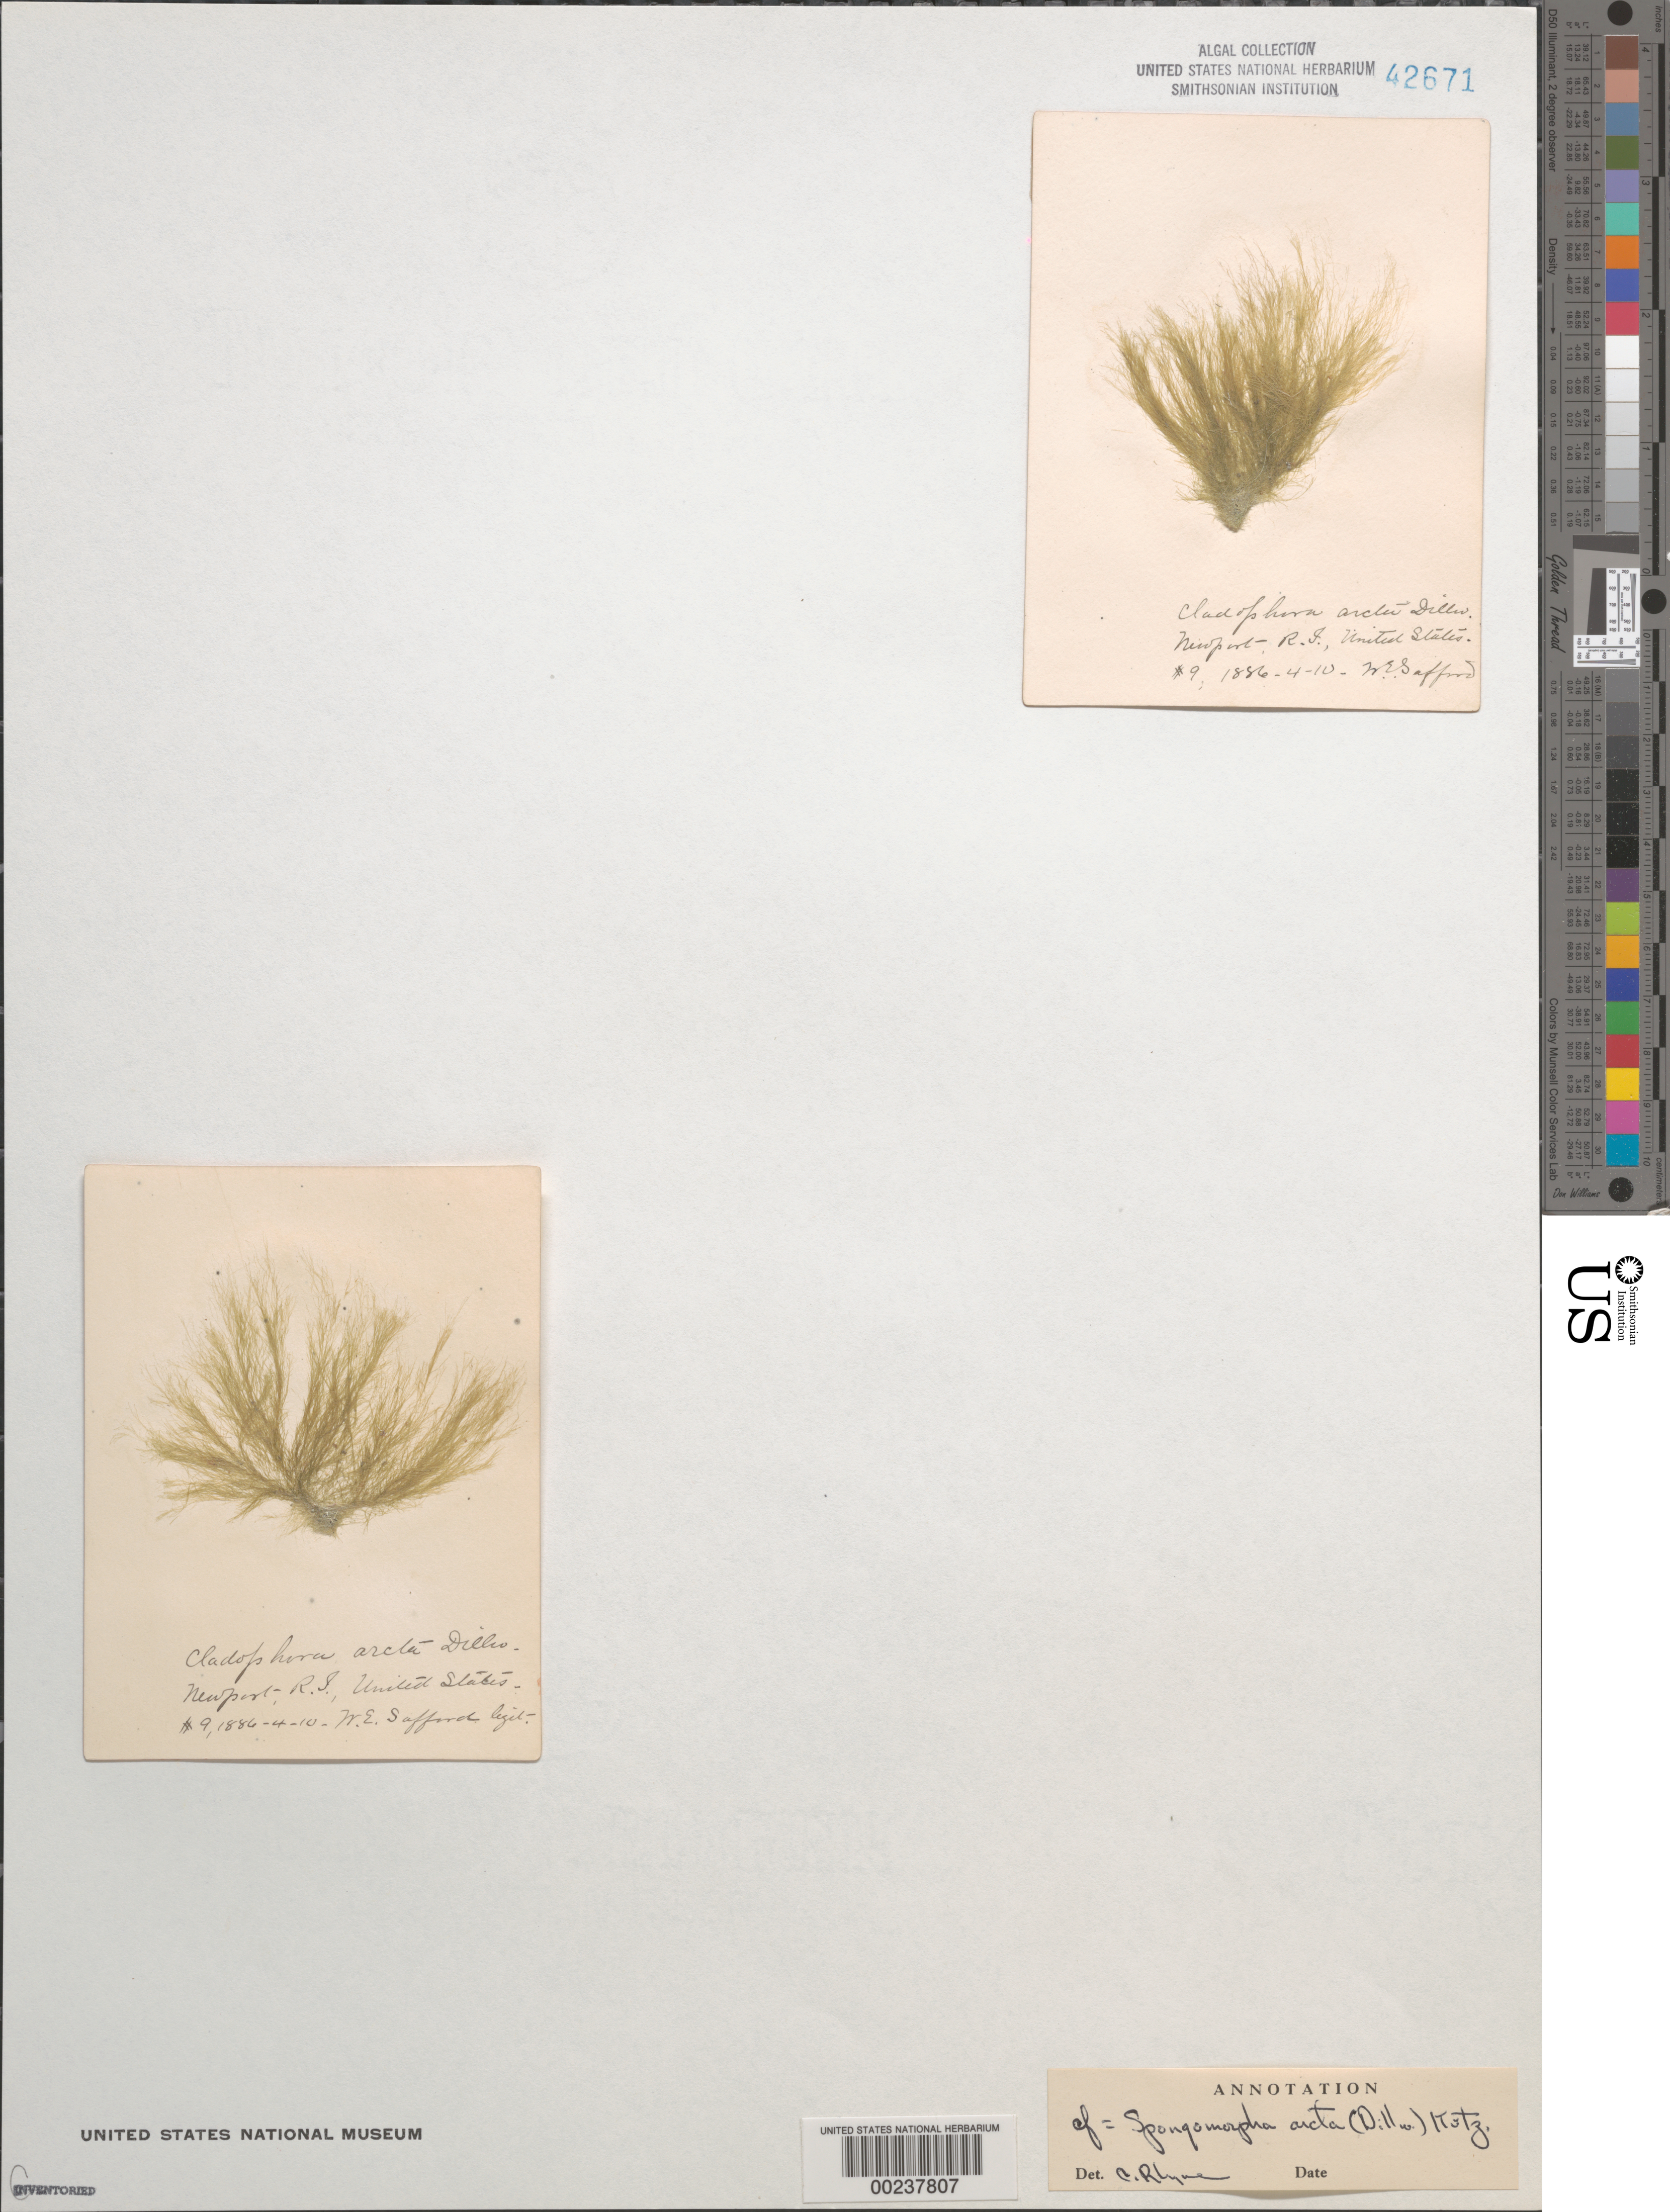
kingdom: Plantae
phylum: Chlorophyta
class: Ulvophyceae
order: Ulotrichales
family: Ulotrichaceae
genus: Acrosiphonia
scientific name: Acrosiphonia arcta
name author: (Dillwyn) Gain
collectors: W. E. Safford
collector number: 9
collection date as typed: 10 Apr 1886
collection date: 1886-04-10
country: United States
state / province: Rhode Island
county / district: Newport County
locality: Newport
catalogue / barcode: US 42671